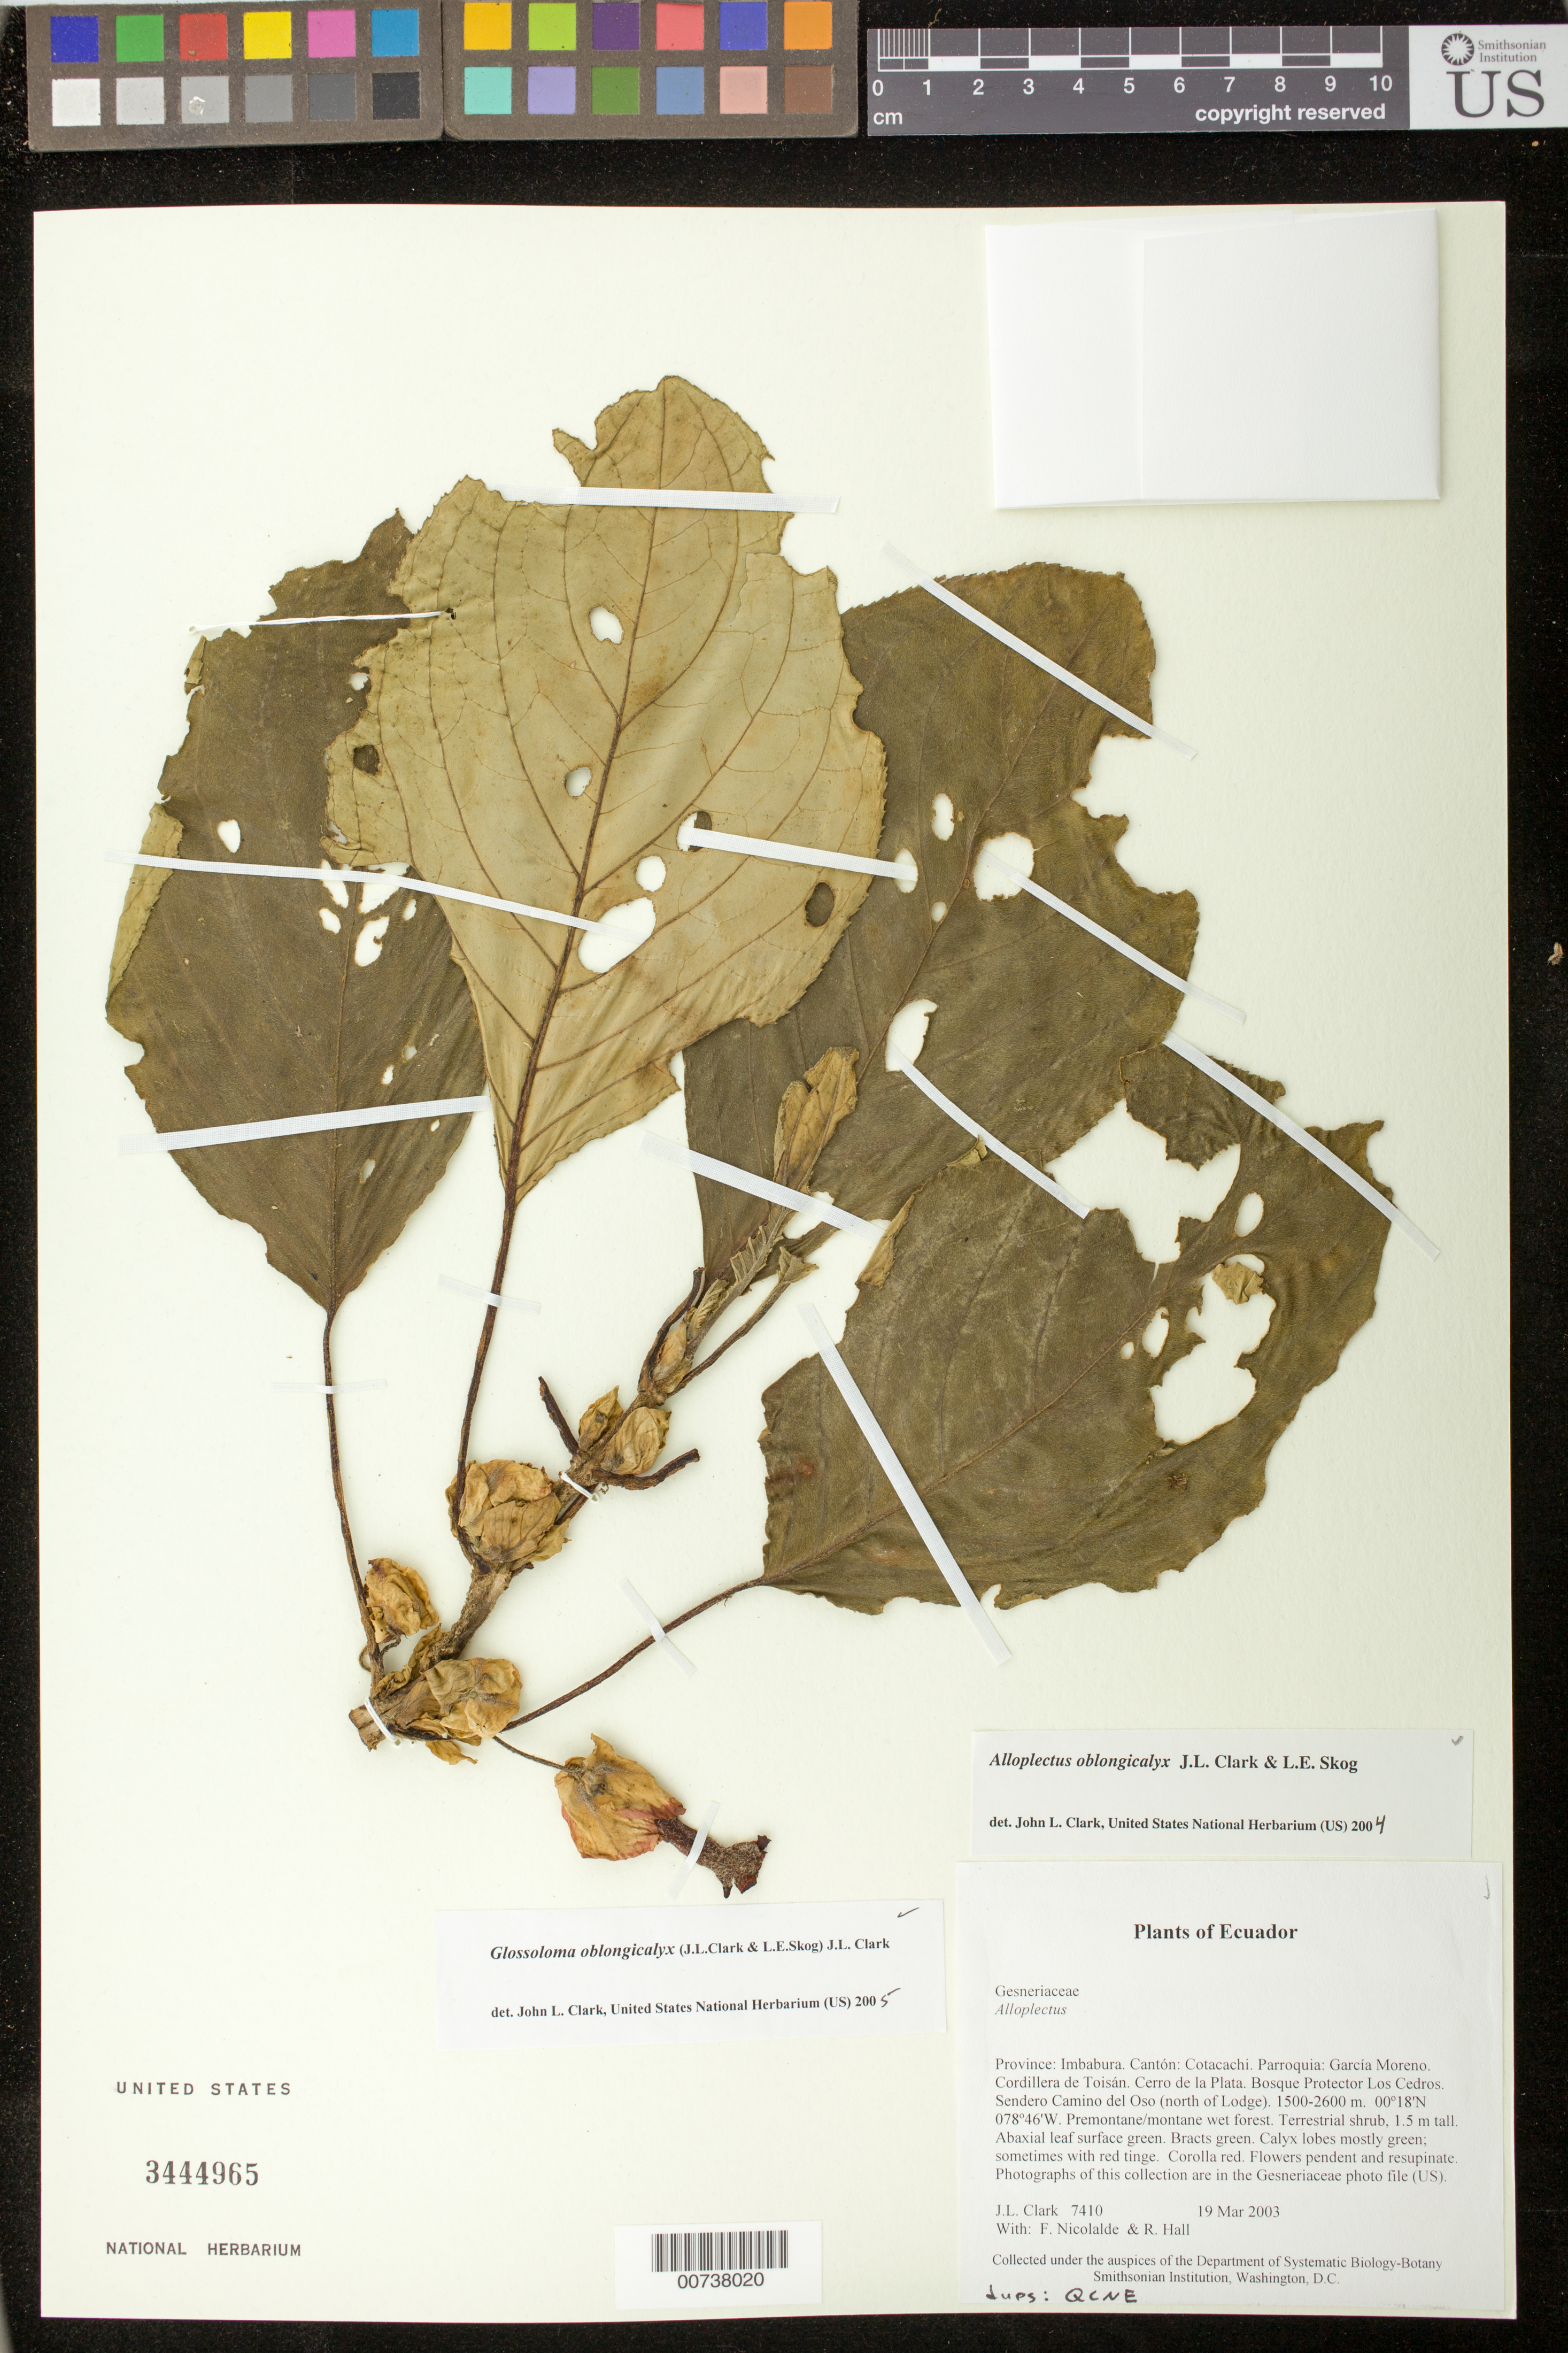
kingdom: Plantae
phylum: Tracheophyta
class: Magnoliopsida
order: Lamiales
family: Gesneriaceae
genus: Glossoloma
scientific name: Glossoloma oblongicalyx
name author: (J.L. Clark & L.E. Skog) J.L. Clark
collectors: J. L. Clark, F. Nicolalde & R. Hall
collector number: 7410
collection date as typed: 19 Mar 2003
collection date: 2003-03-19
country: Ecuador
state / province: Imbabura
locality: Cotacachi. Parroquia: García Moreno. Cordillera de Toisán. Cerro de la Plata. Bosque Protector Los Cedros. Sendero Camino del Oso (north of Lodge).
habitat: Premontane/montane wet forest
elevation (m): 1500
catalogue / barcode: US 3444965